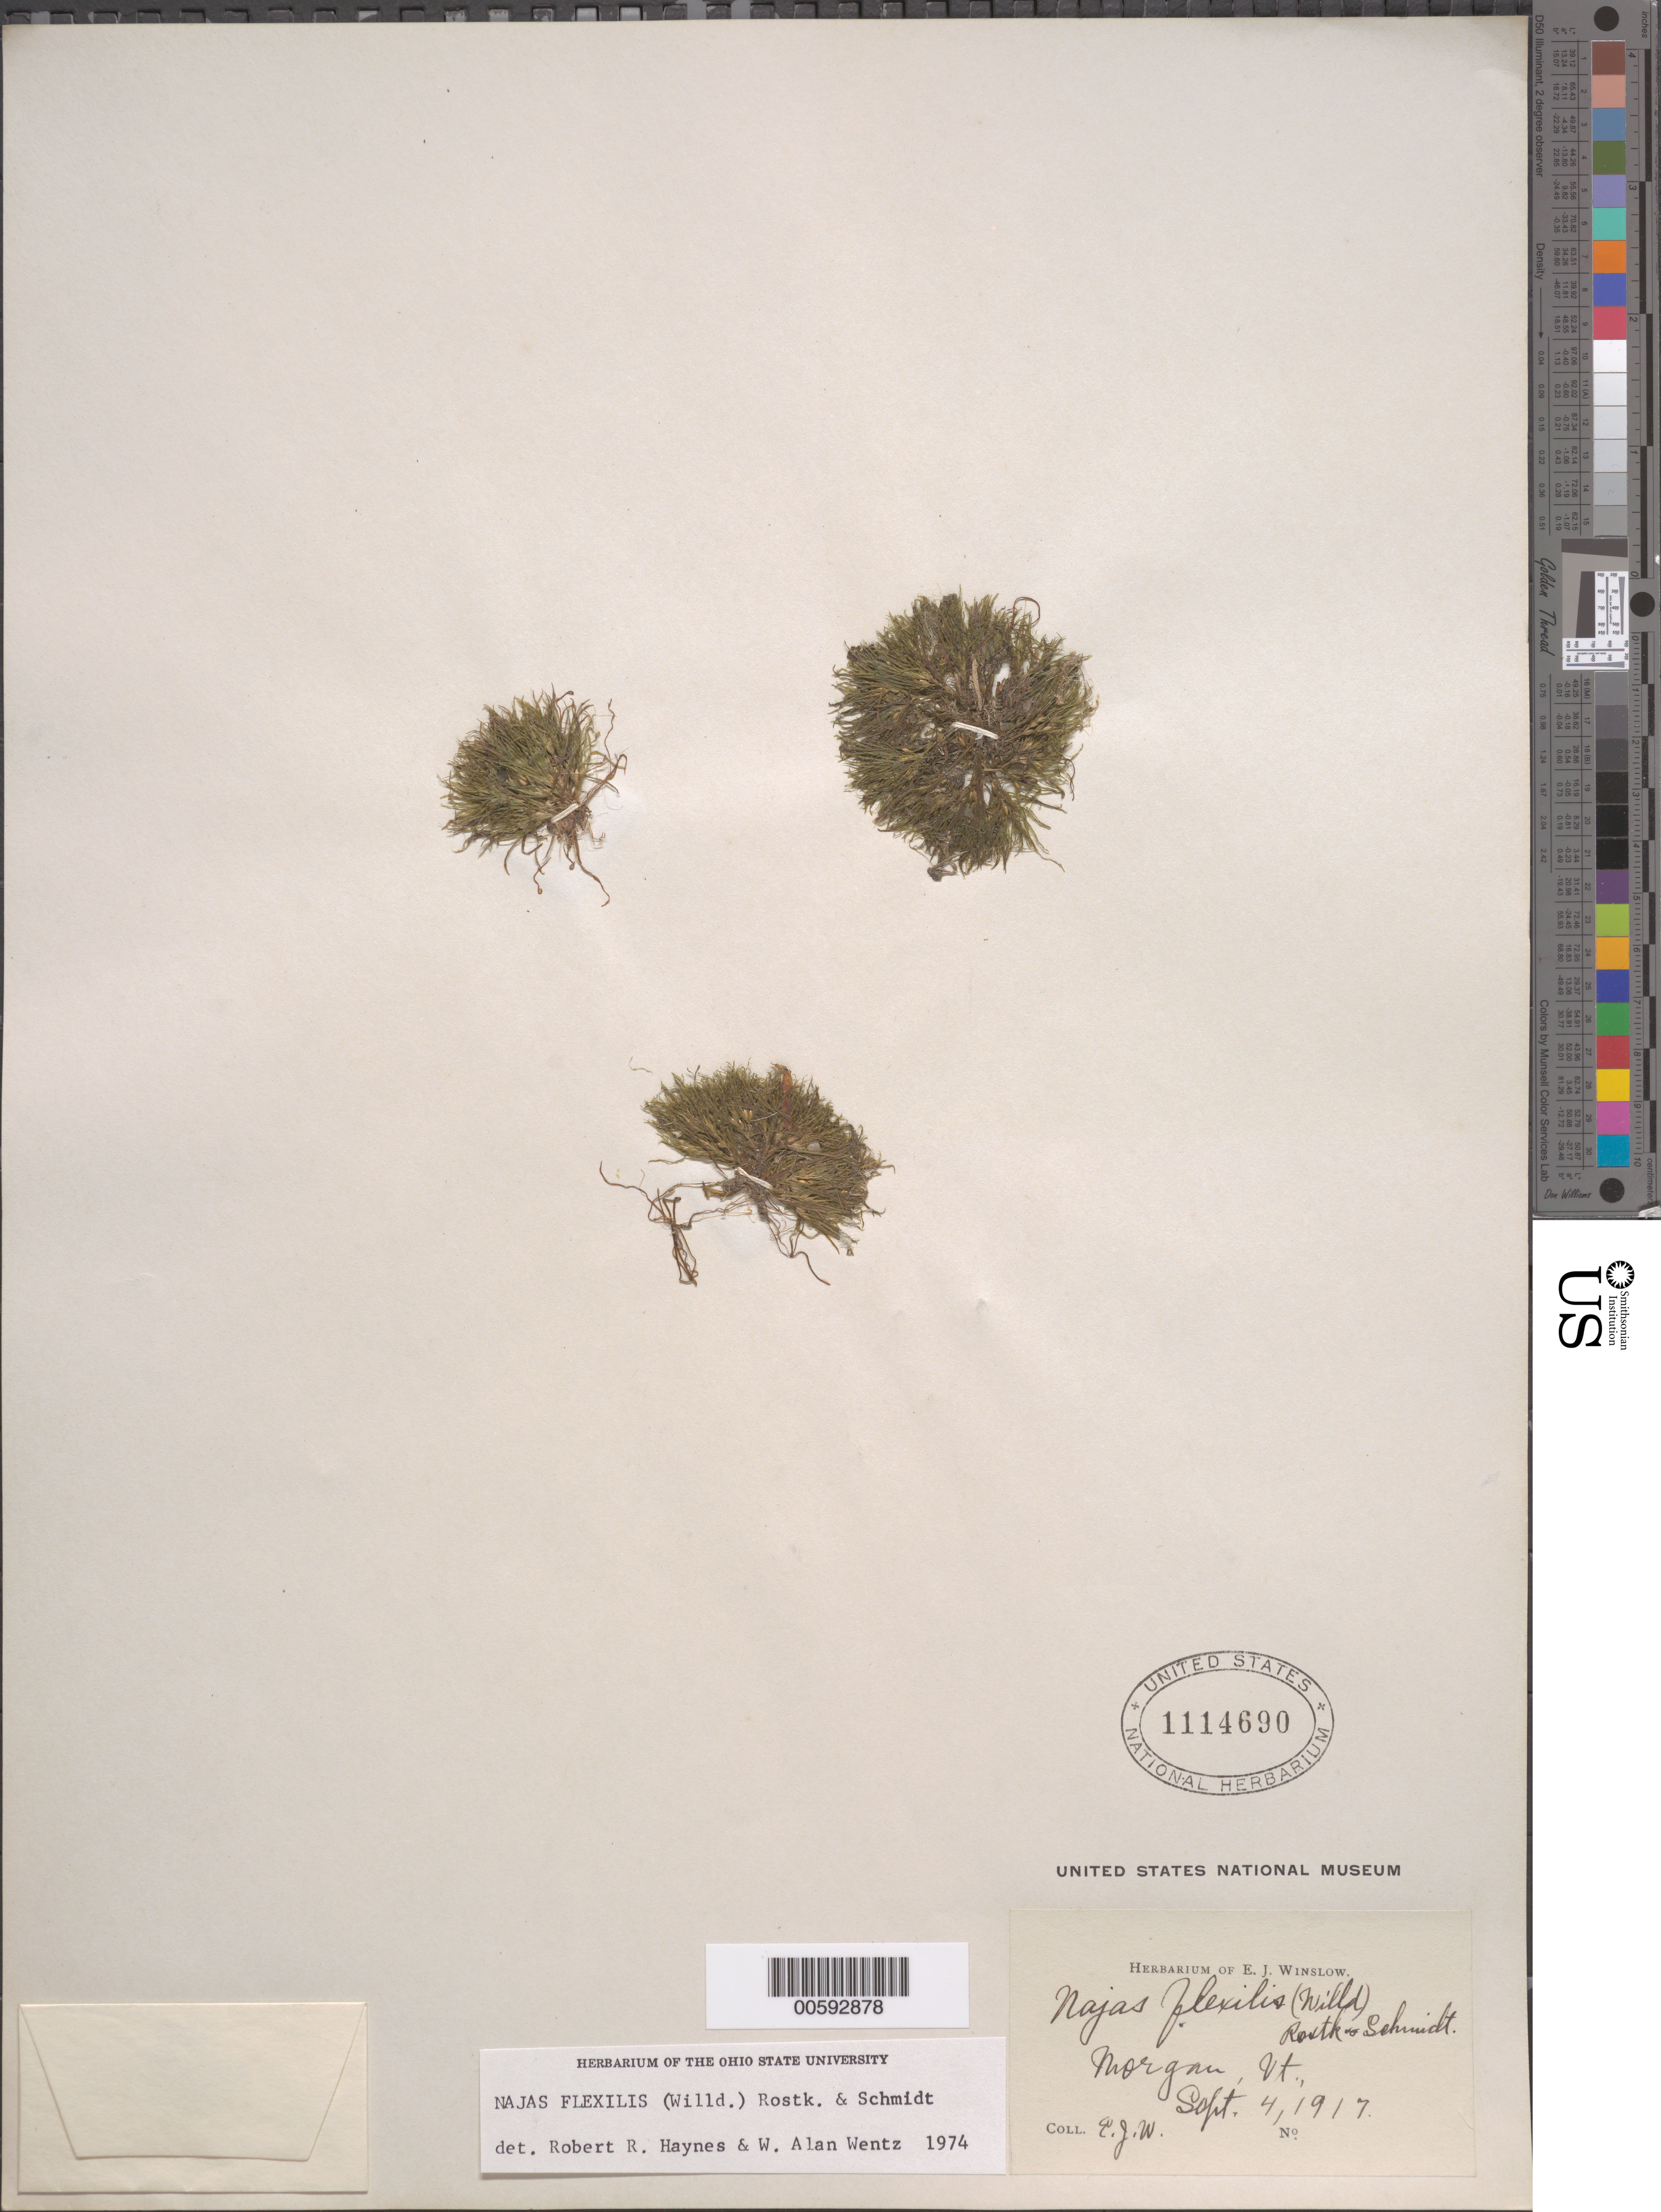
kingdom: Plantae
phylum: Tracheophyta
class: Liliopsida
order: Alismatales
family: Hydrocharitaceae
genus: Najas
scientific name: Najas flexilis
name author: (Willd.) Rostk. & Schmidt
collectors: E. Winslow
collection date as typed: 04 Sep 1917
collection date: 1917-09-04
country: United States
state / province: Vermont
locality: Morgan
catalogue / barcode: US 1114690